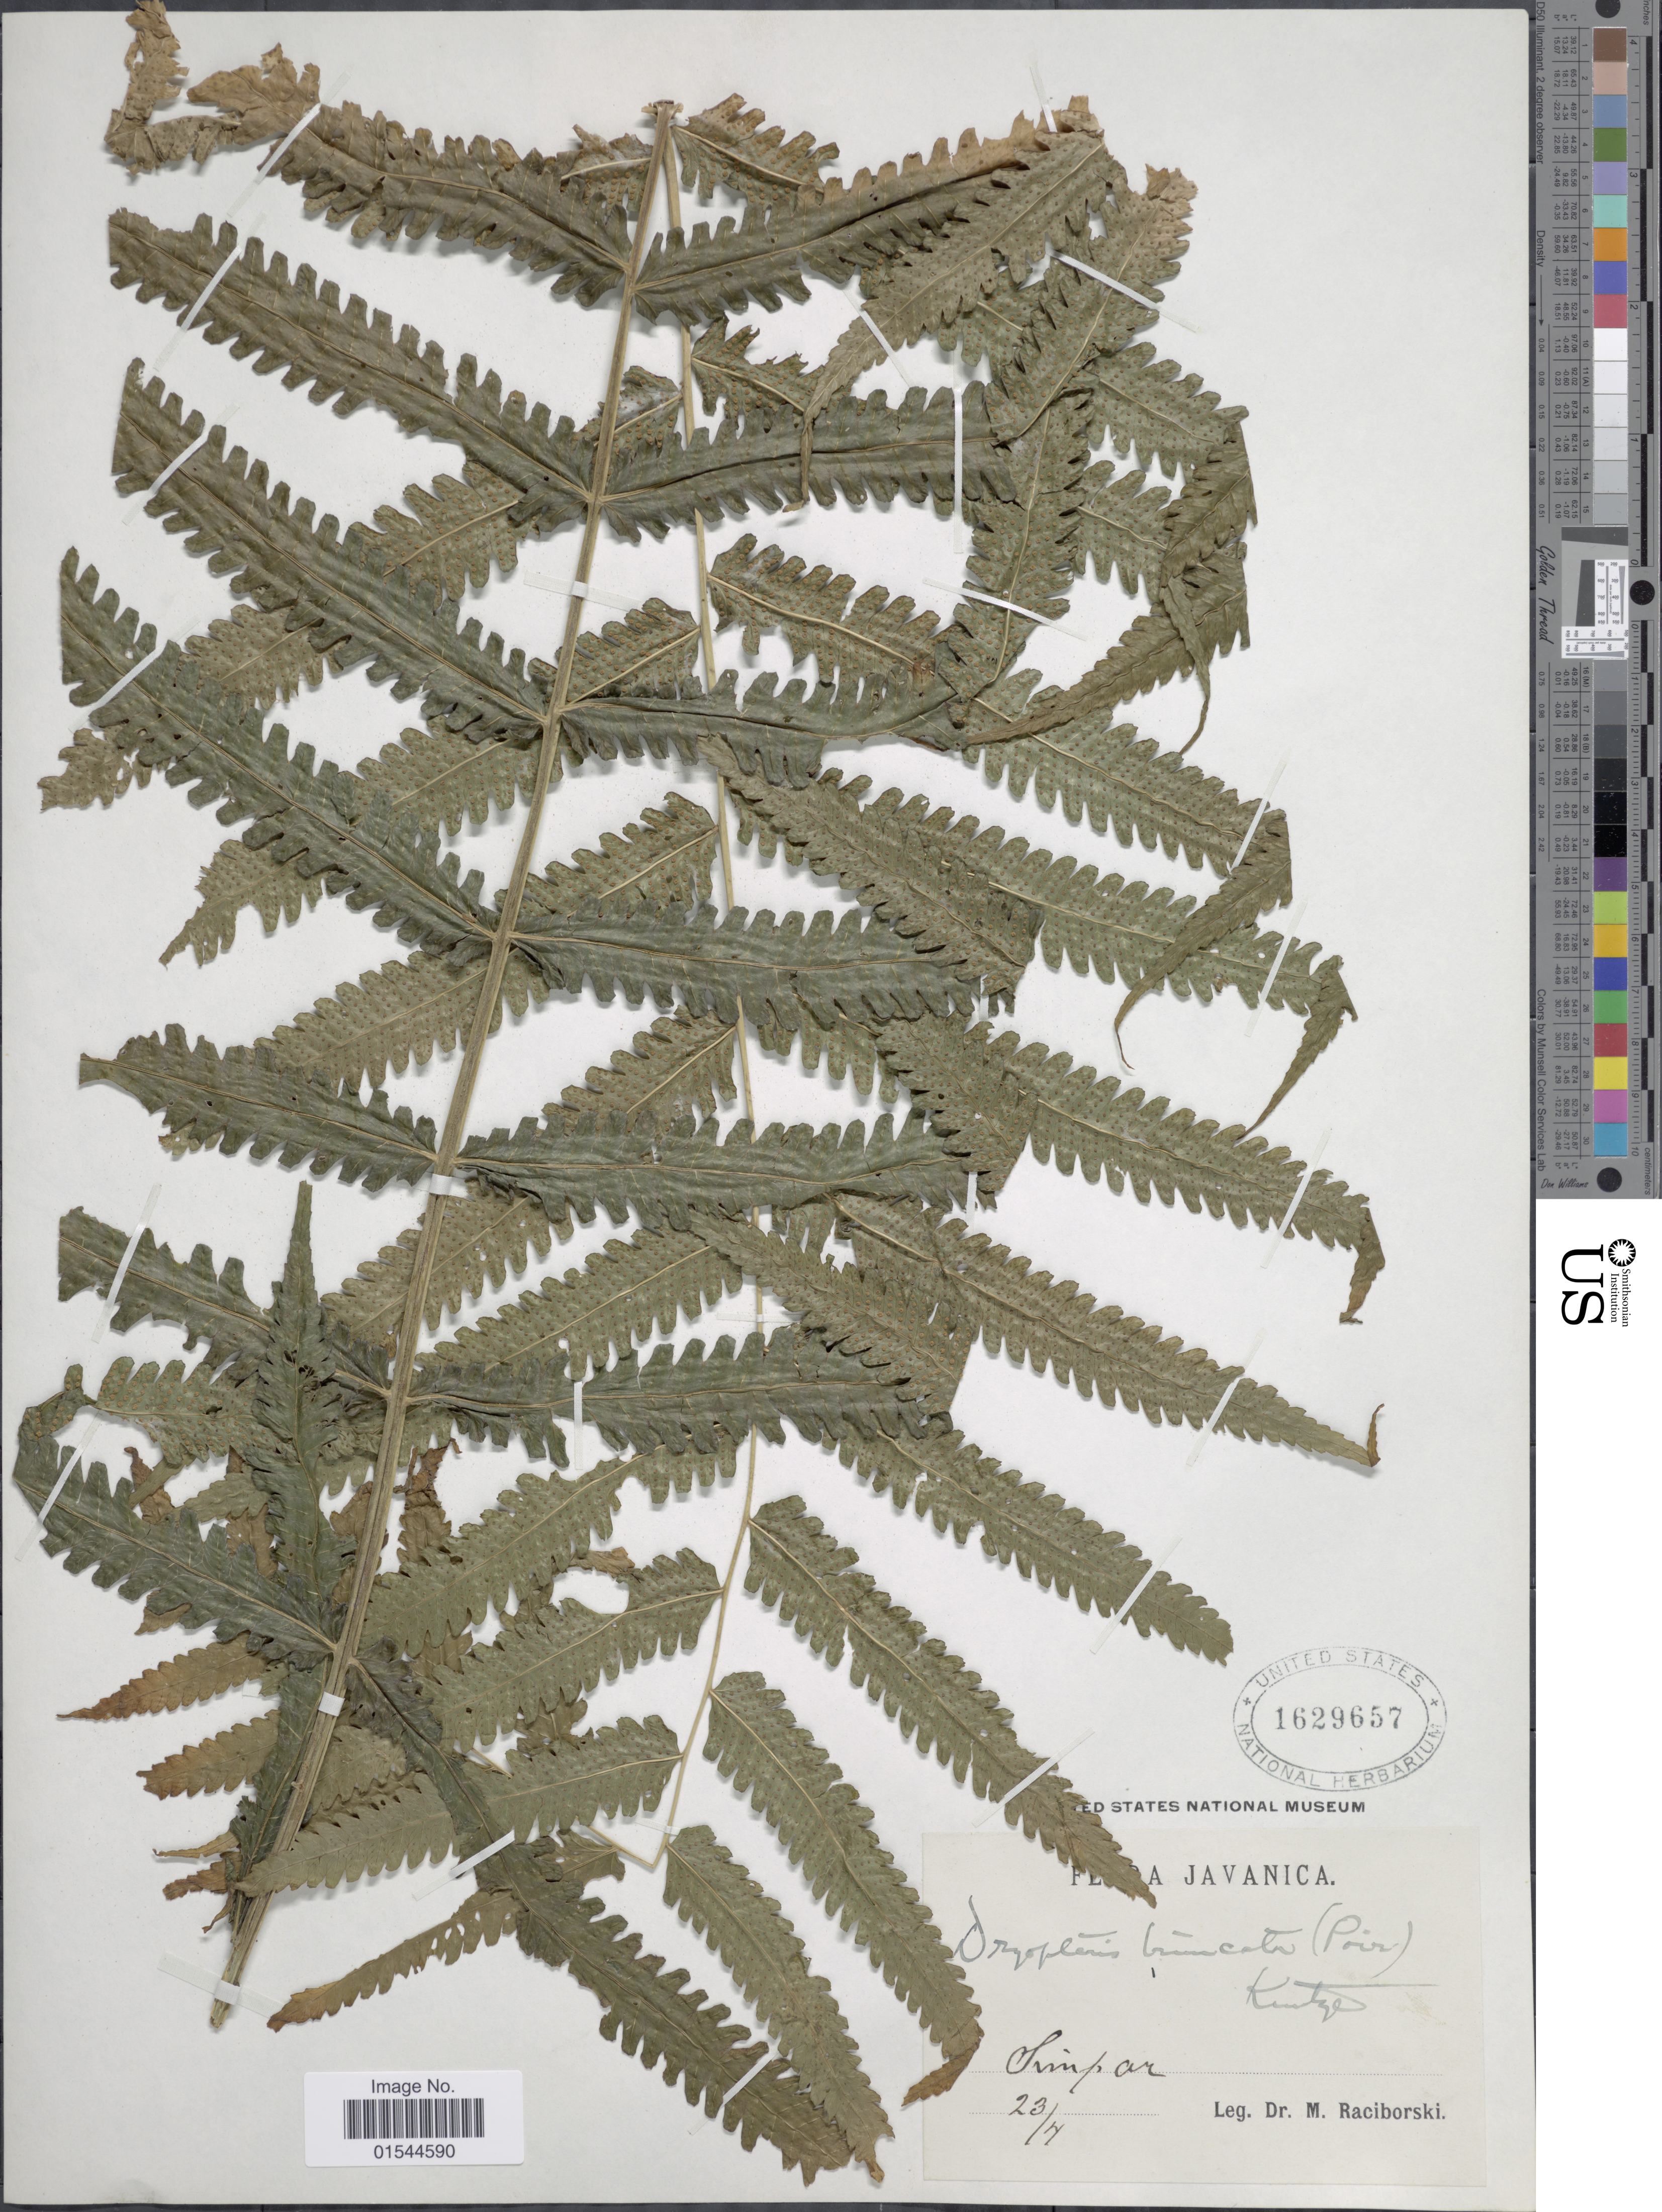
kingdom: Plantae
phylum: Tracheophyta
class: Polypodiopsida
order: Polypodiales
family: Thelypteridaceae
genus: Pneumatopteris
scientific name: Pneumatopteris truncata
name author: (Poir.) Holttum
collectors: M. Raciborski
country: Indonesia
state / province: Java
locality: Javanica, Limpar [interpreted]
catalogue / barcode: US 1629657